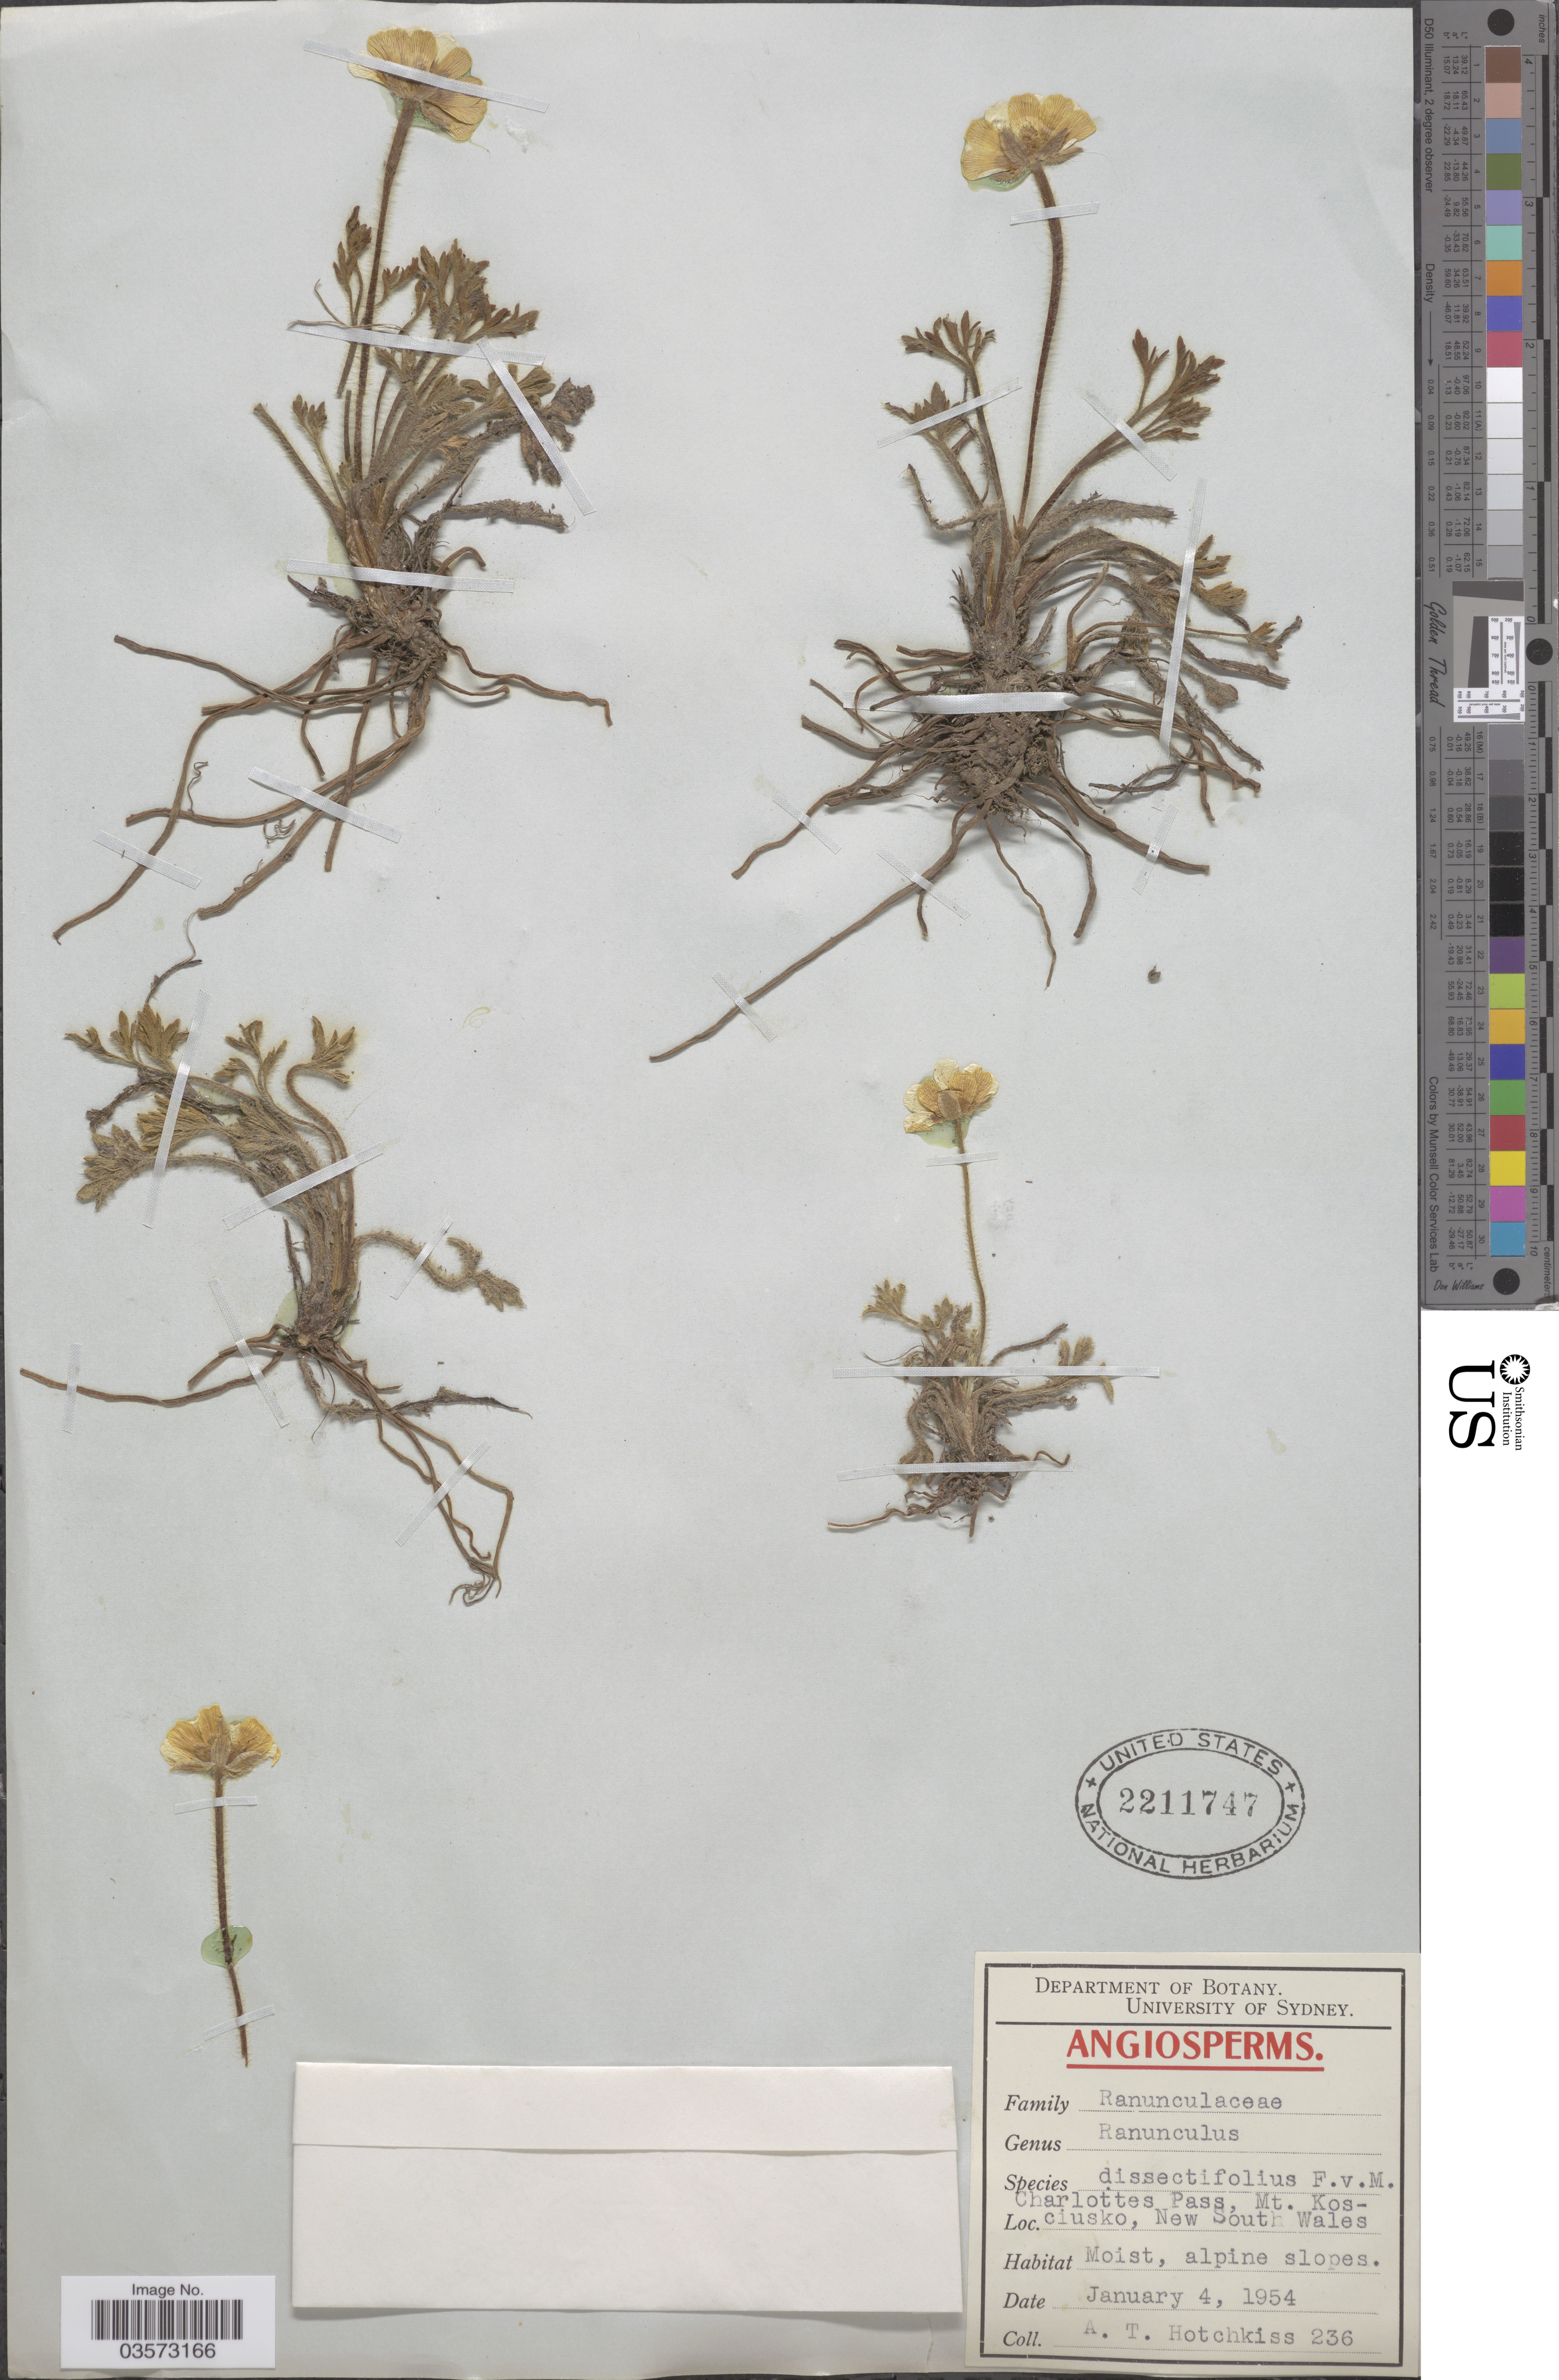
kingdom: Plantae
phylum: Tracheophyta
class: Magnoliopsida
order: Ranunculales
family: Ranunculaceae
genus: Ranunculus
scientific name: Ranunculus dissectifolius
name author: F. Muell. ex Benth.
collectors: A. Hotchkiss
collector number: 236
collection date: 1954-01-04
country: Australia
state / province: New South Wales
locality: Charlottes Pass, Mt. Kosciusko.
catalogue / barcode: US 2211747